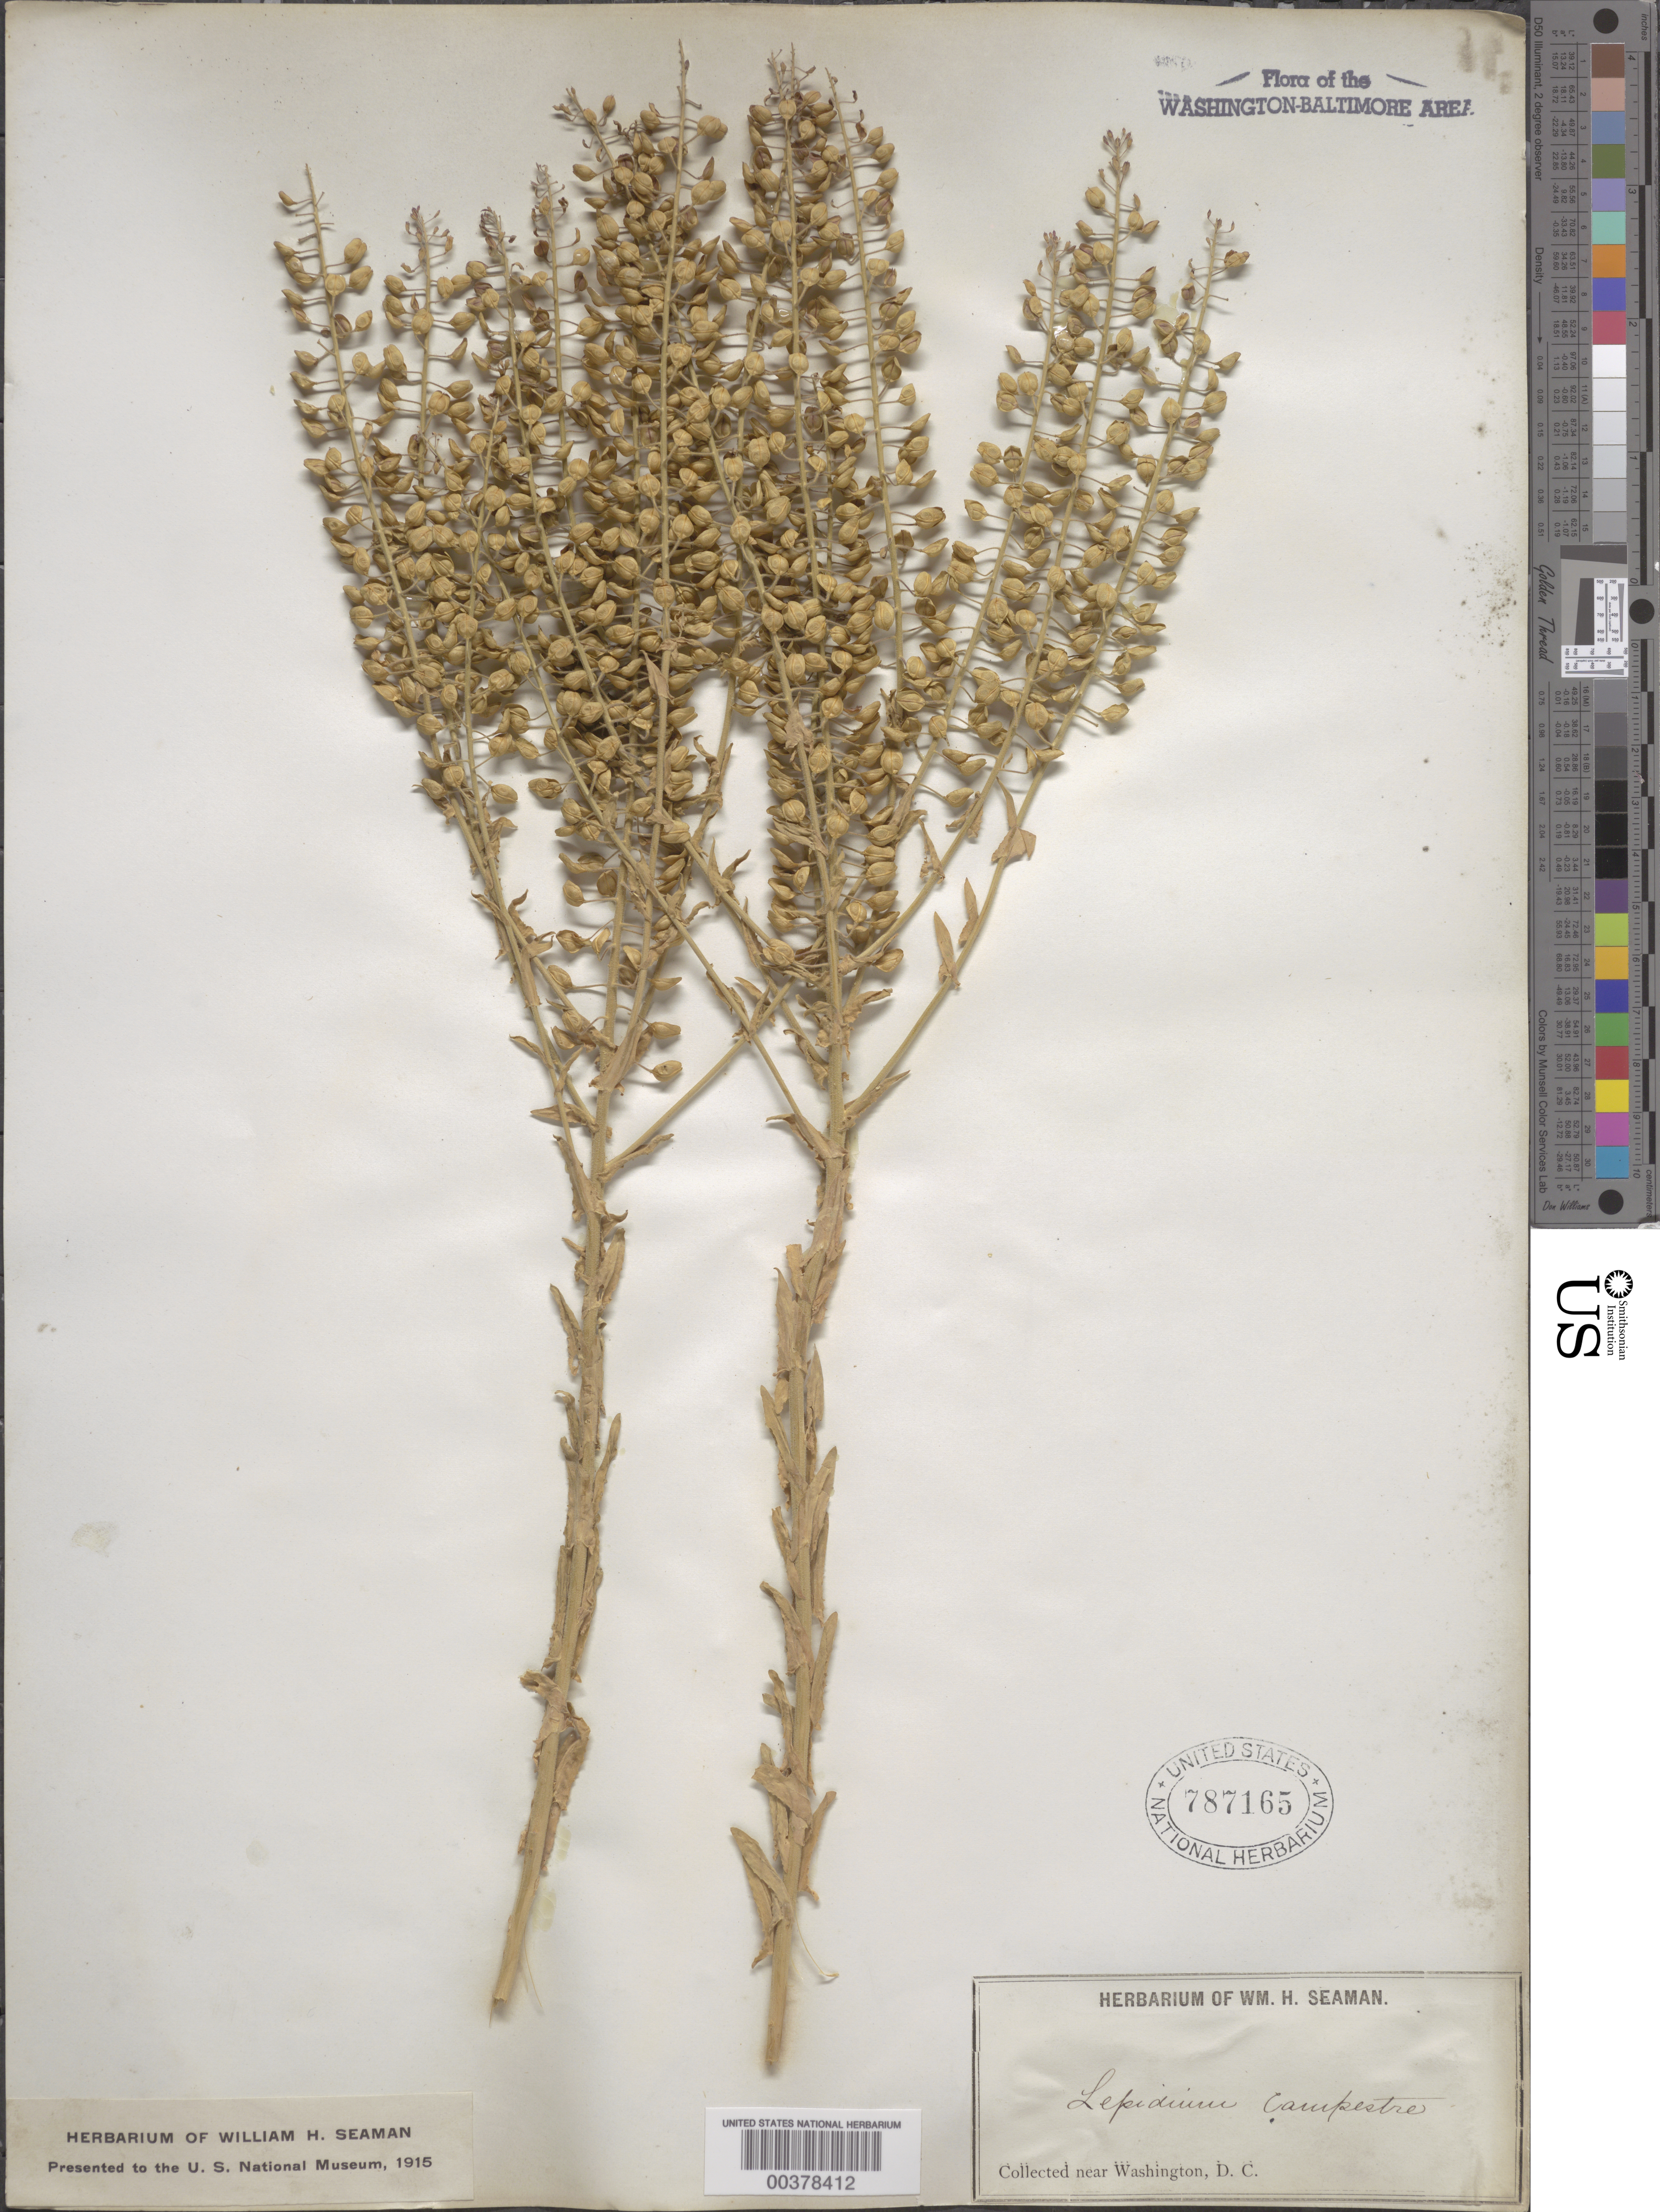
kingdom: Plantae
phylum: Tracheophyta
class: Magnoliopsida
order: Brassicales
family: Brassicaceae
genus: Lepidium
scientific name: Lepidium campestre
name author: (L.) W.T. Aiton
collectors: W. Seaman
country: United States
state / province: District of Columbia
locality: Washington DC Area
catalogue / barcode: US 787165